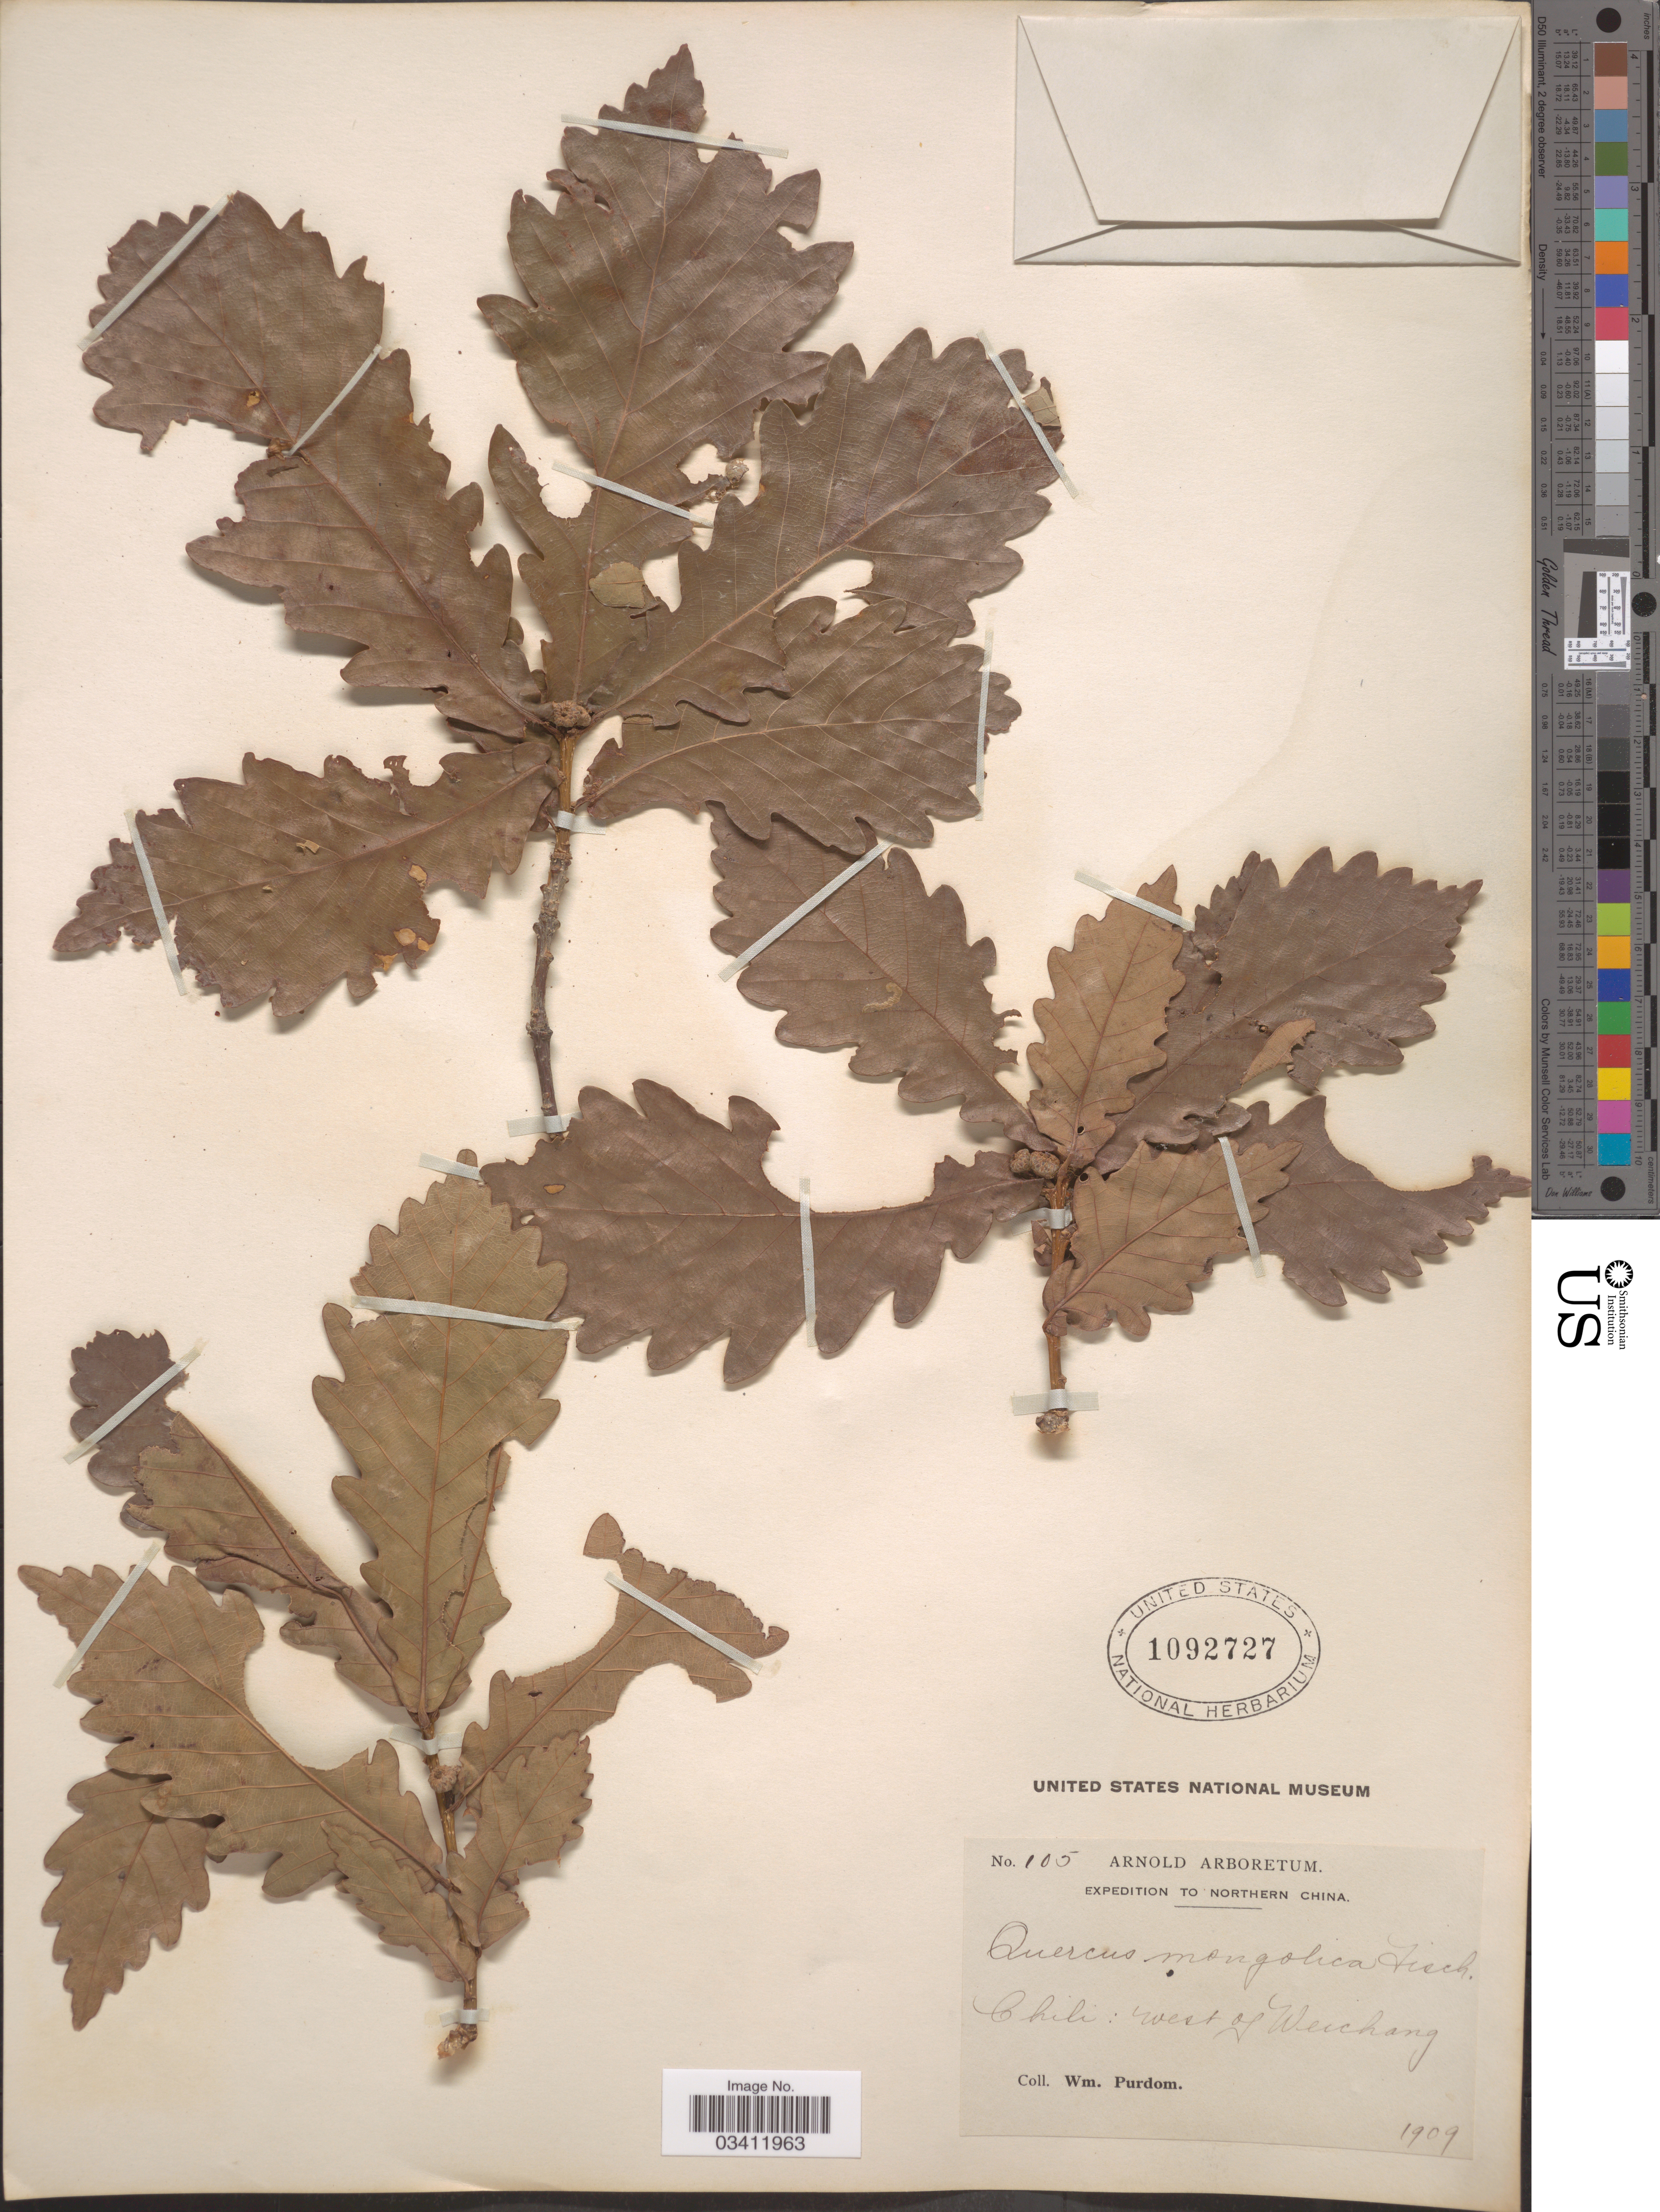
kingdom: Plantae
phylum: Tracheophyta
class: Magnoliopsida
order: Fagales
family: Fagaceae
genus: Quercus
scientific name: Quercus mongolica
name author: Fisch. ex Ledeb.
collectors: W. Purdom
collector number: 105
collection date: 1909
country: China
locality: Northern China. Chili: west of Weichang.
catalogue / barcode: US 1092727